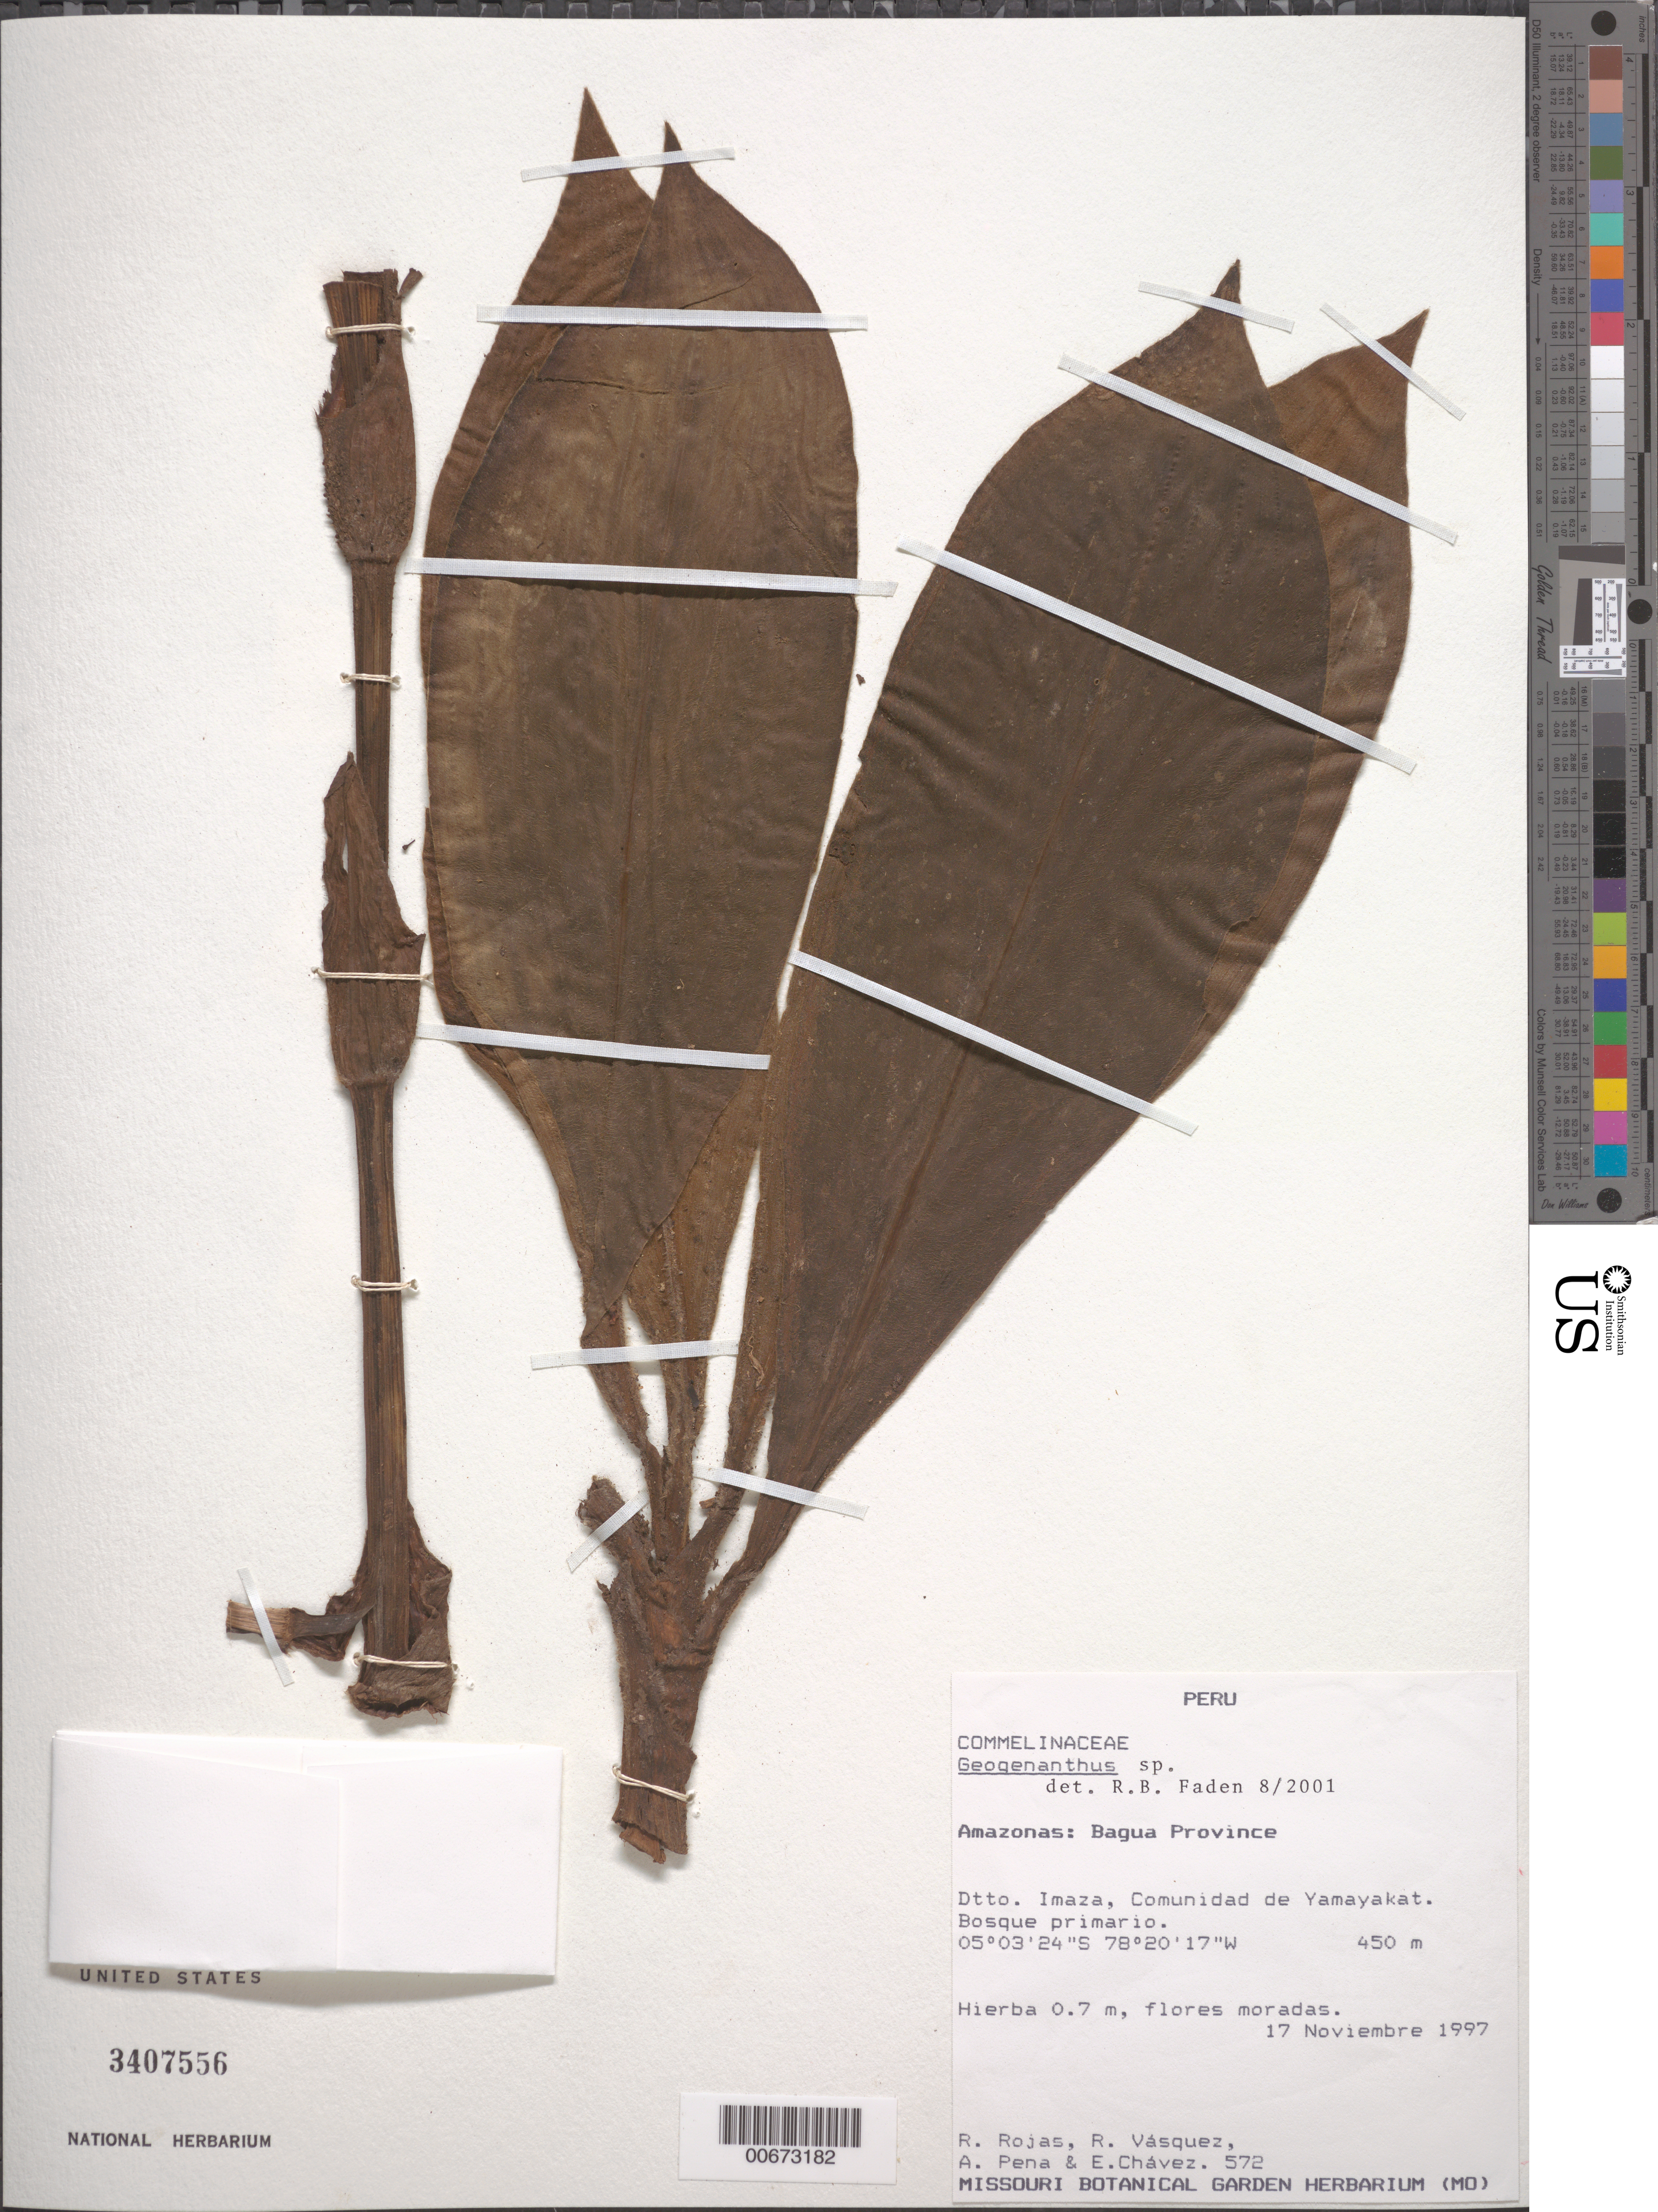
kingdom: Plantae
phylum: Tracheophyta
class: Liliopsida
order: Commelinales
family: Commelinaceae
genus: Geogenanthus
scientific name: Geogenanthus sp.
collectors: R. Rojas, R. Vasquez, A. Pena & E. Chavez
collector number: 572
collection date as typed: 17 Nov 1997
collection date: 1997-11-17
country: Peru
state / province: Amazonas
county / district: Bagua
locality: Imaza, comunidad de Yamayakat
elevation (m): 450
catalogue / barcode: US 3407556